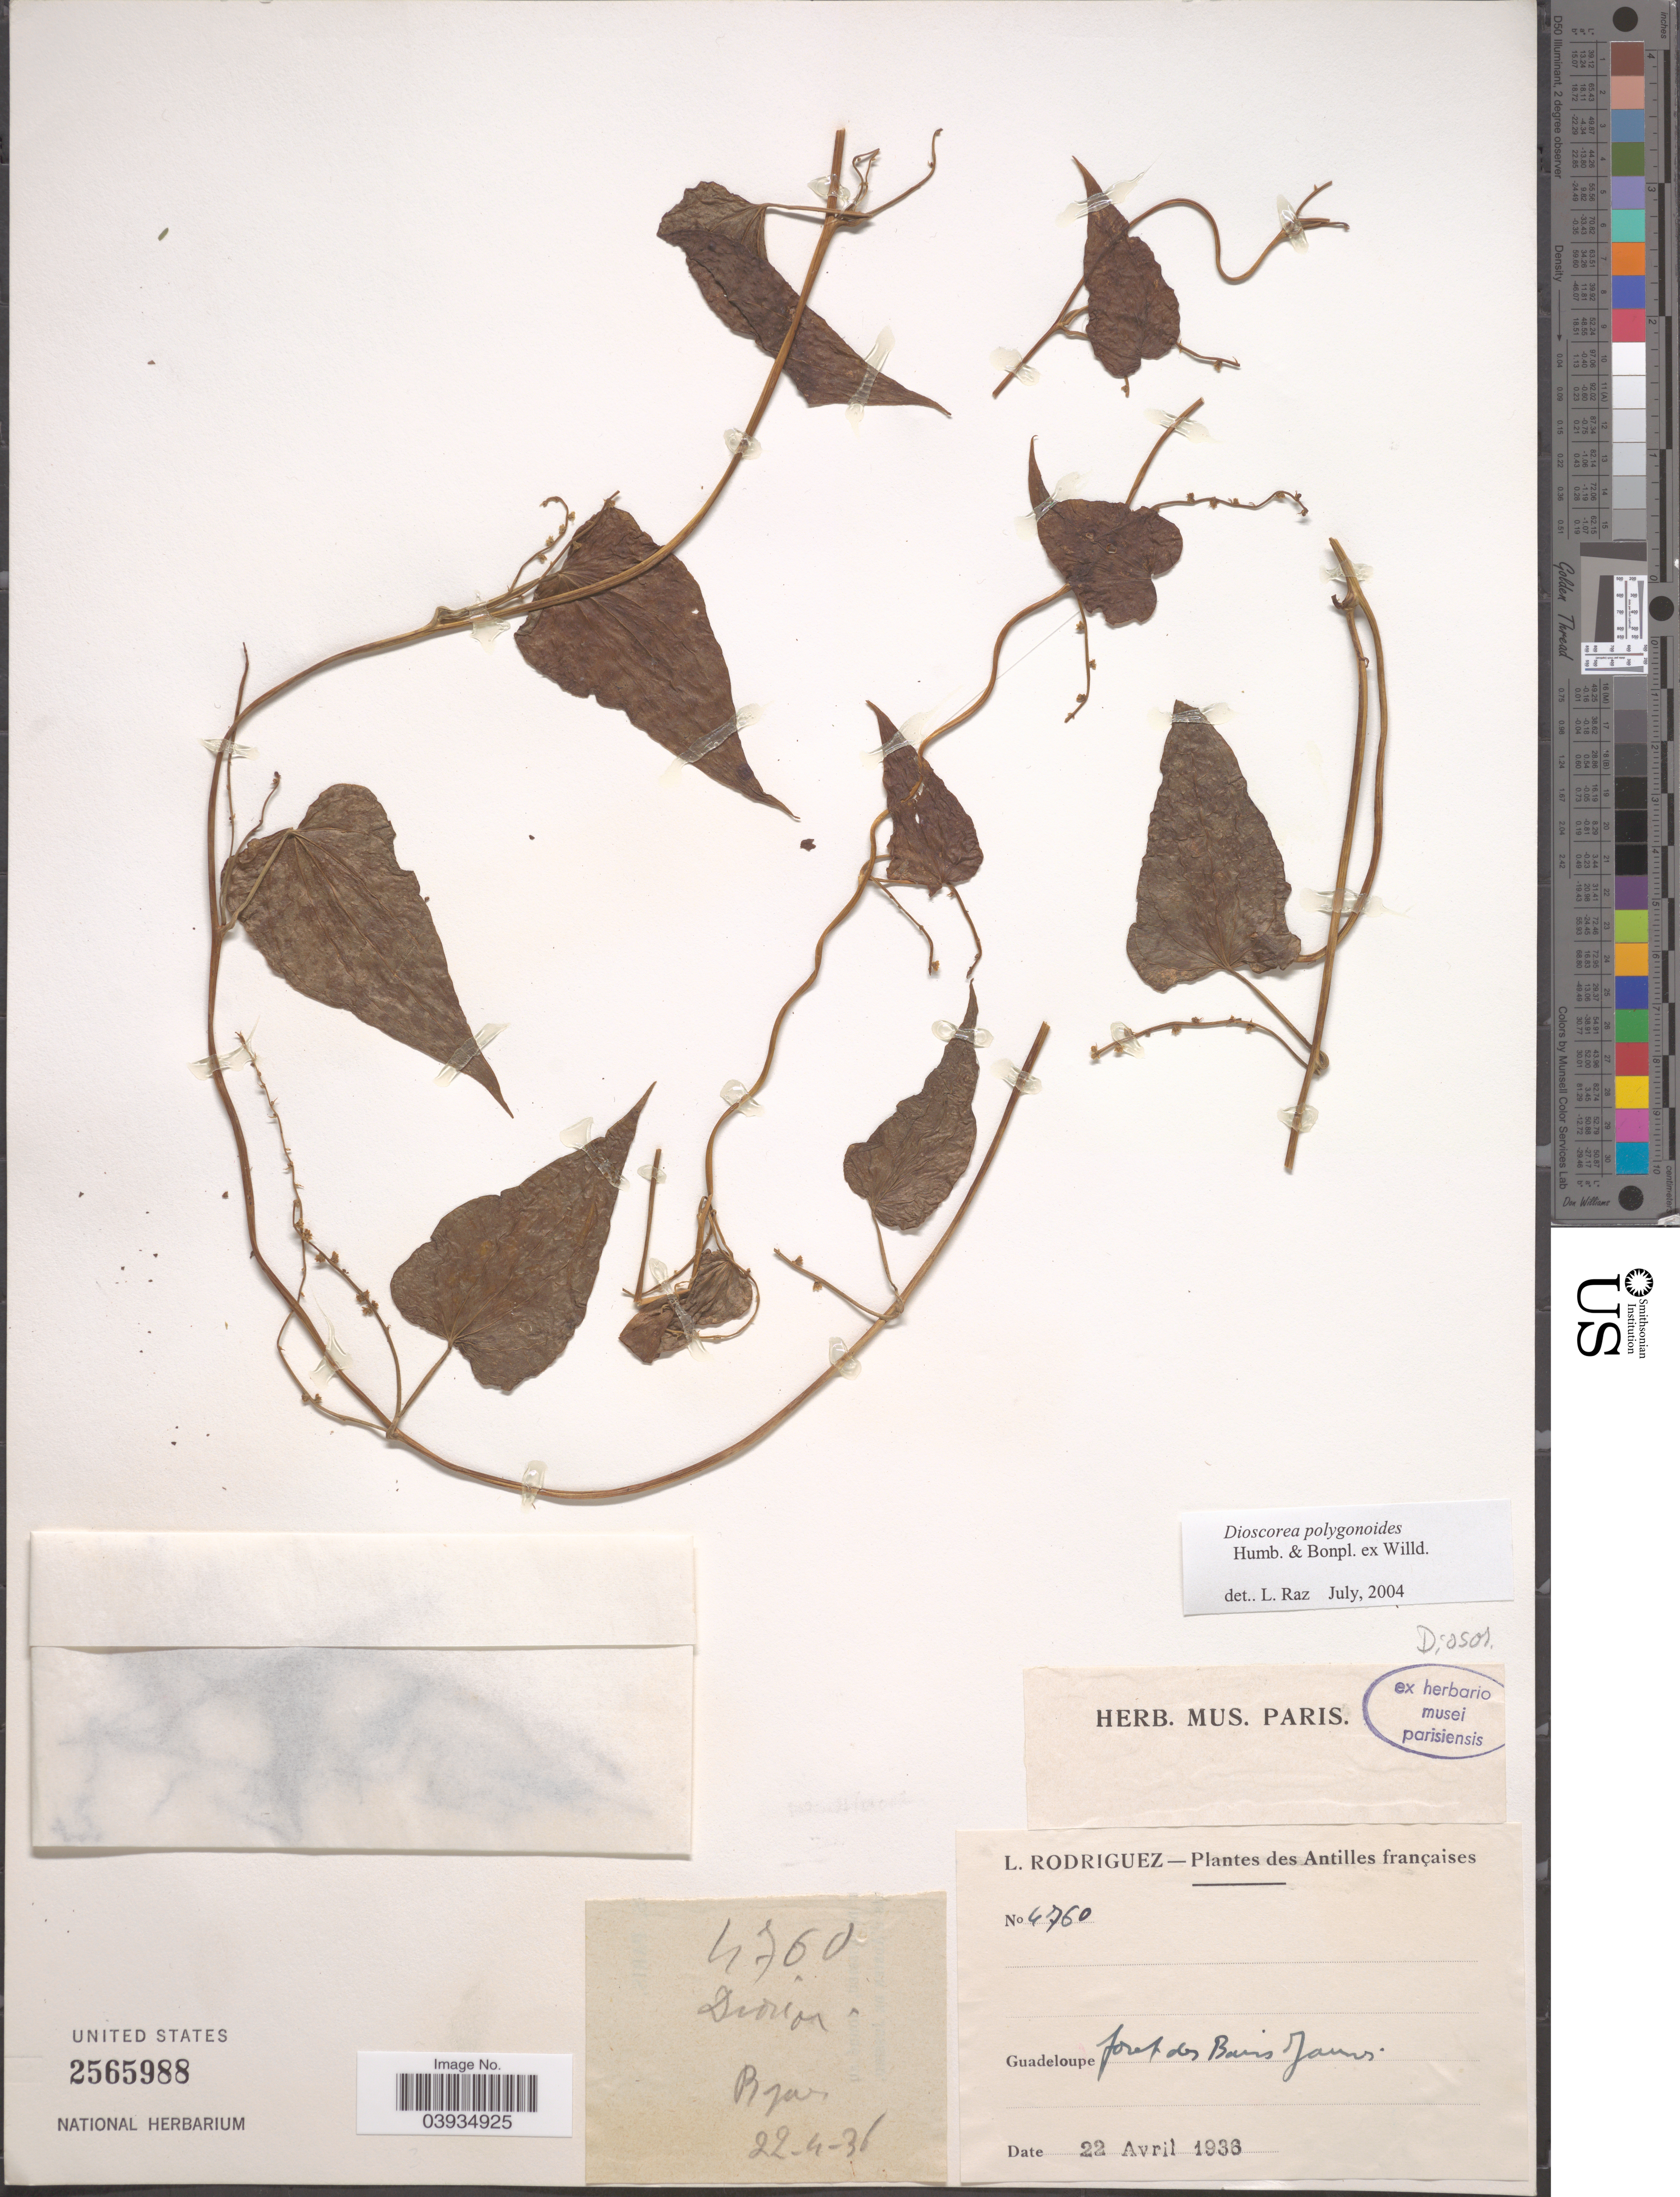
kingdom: Plantae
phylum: Tracheophyta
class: Liliopsida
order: Dioscoreales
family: Dioscoreaceae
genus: Dioscorea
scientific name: Dioscorea polygonoides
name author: Humb. & Bonpl. ex Willd.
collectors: L. Rodriguez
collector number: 4760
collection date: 1936-04-22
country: Guadeloupe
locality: Antilles françaises. Forêt des Bains Jaunes.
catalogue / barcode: US 2565988